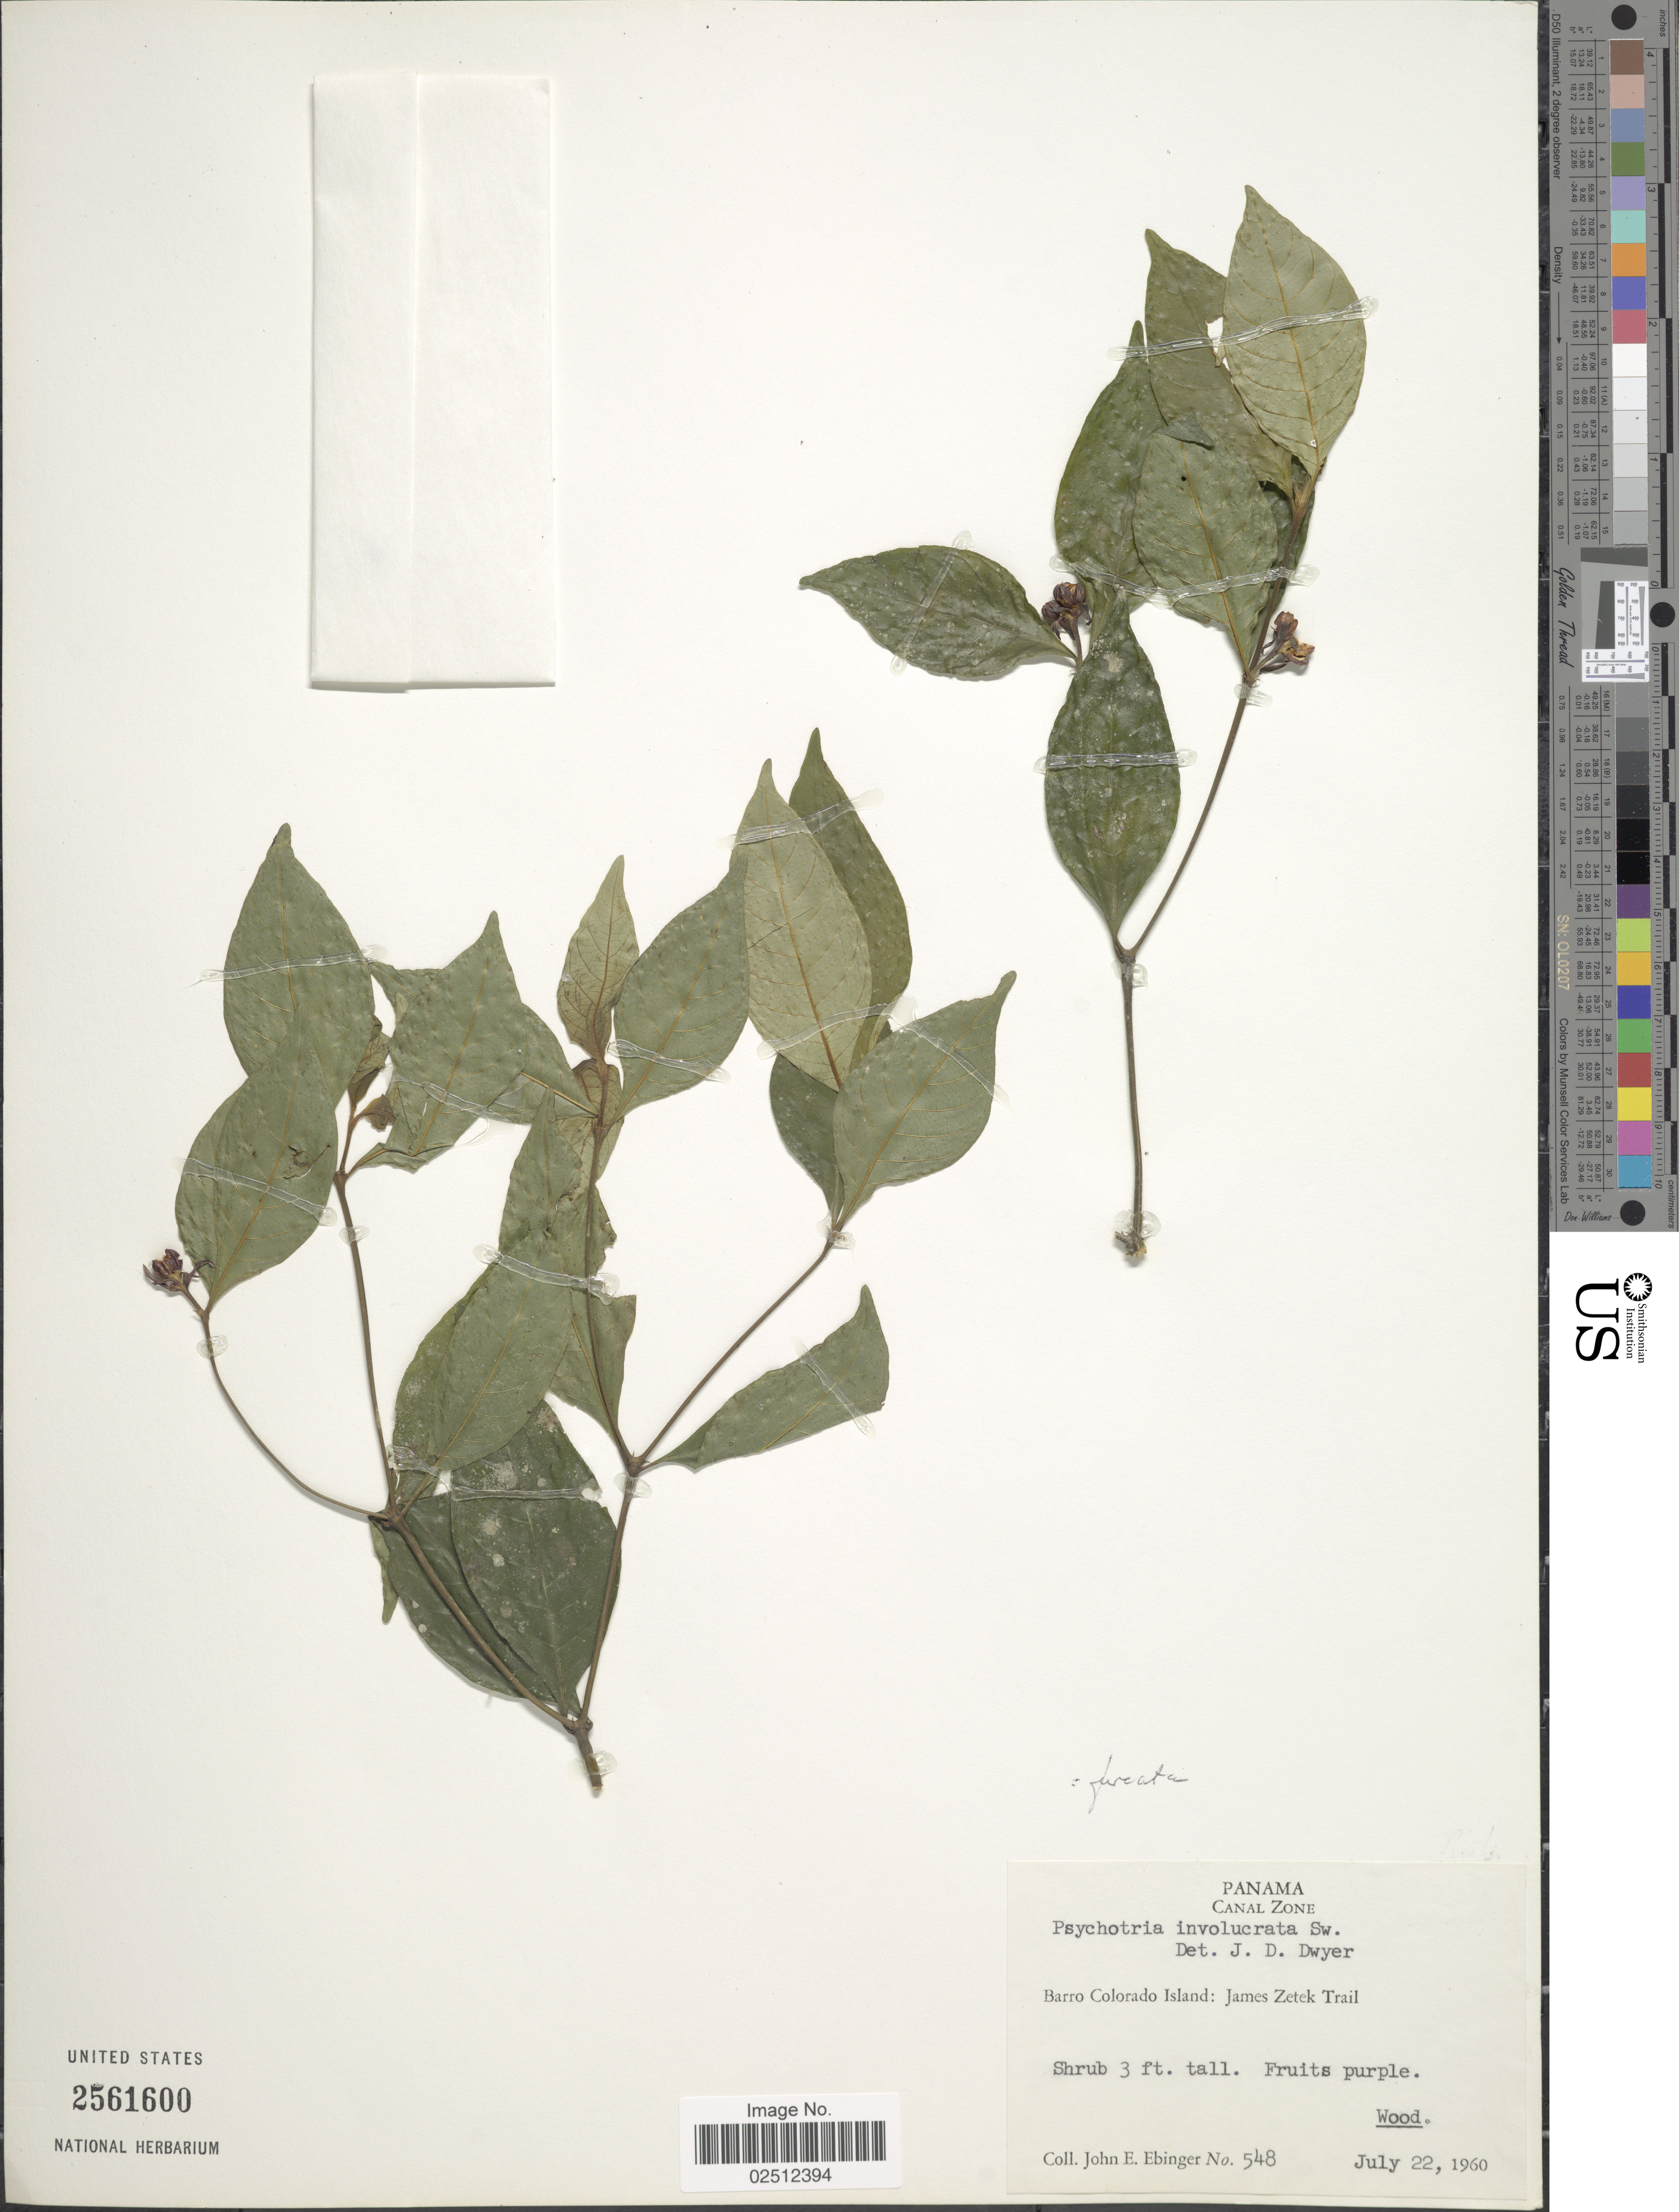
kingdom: Plantae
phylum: Tracheophyta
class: Magnoliopsida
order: Gentianales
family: Rubiaceae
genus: Psychotria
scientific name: Psychotria involucrata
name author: Sw.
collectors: J. Ebinger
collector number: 548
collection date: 1960-07-22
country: Panama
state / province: Panamá Oeste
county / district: Canal Zone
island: Barro Colorado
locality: Canal Zone, Barro Colorado Island: James Zetek Trail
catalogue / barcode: US 2561600